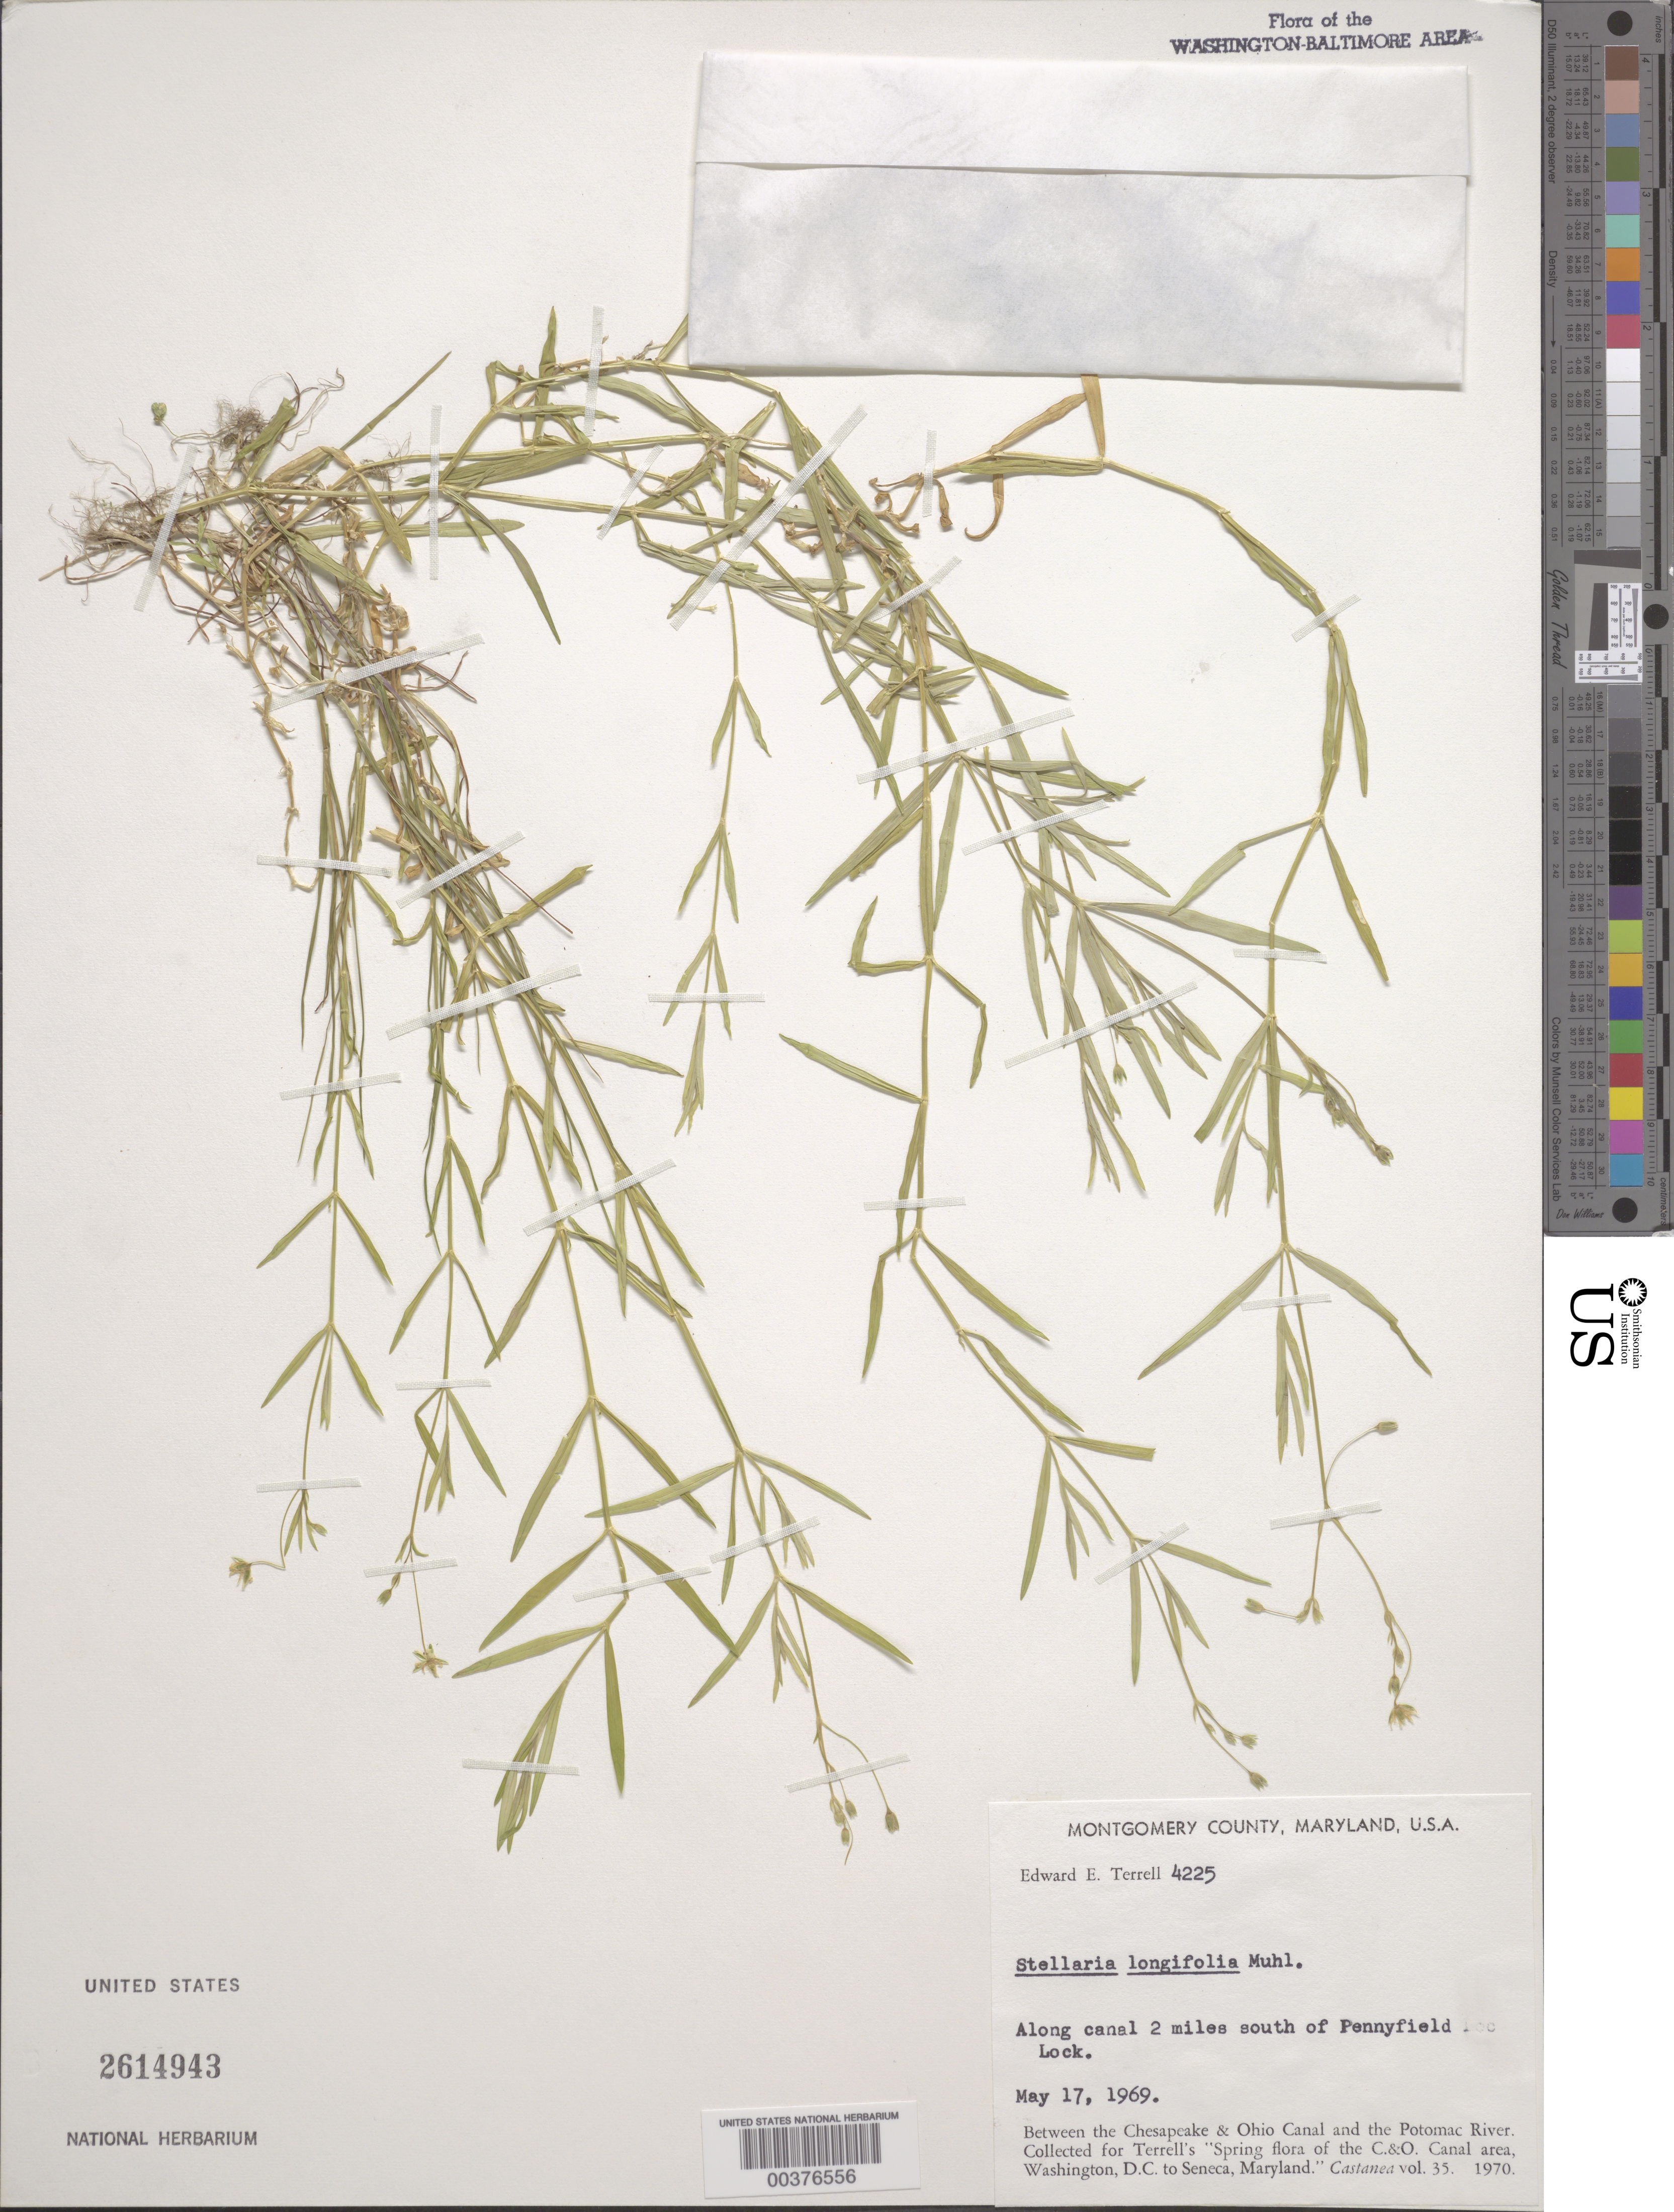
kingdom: Plantae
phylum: Tracheophyta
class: Magnoliopsida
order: Caryophyllales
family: Caryophyllaceae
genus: Stellaria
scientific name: Stellaria longifolia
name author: Muhl. ex Willd.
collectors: E. E. Terrell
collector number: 4225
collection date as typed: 17 May 1969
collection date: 1969-05-17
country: United States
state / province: Maryland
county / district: Montgomery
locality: South of Pennyfield Lock C. & O. Canal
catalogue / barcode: US 2614943